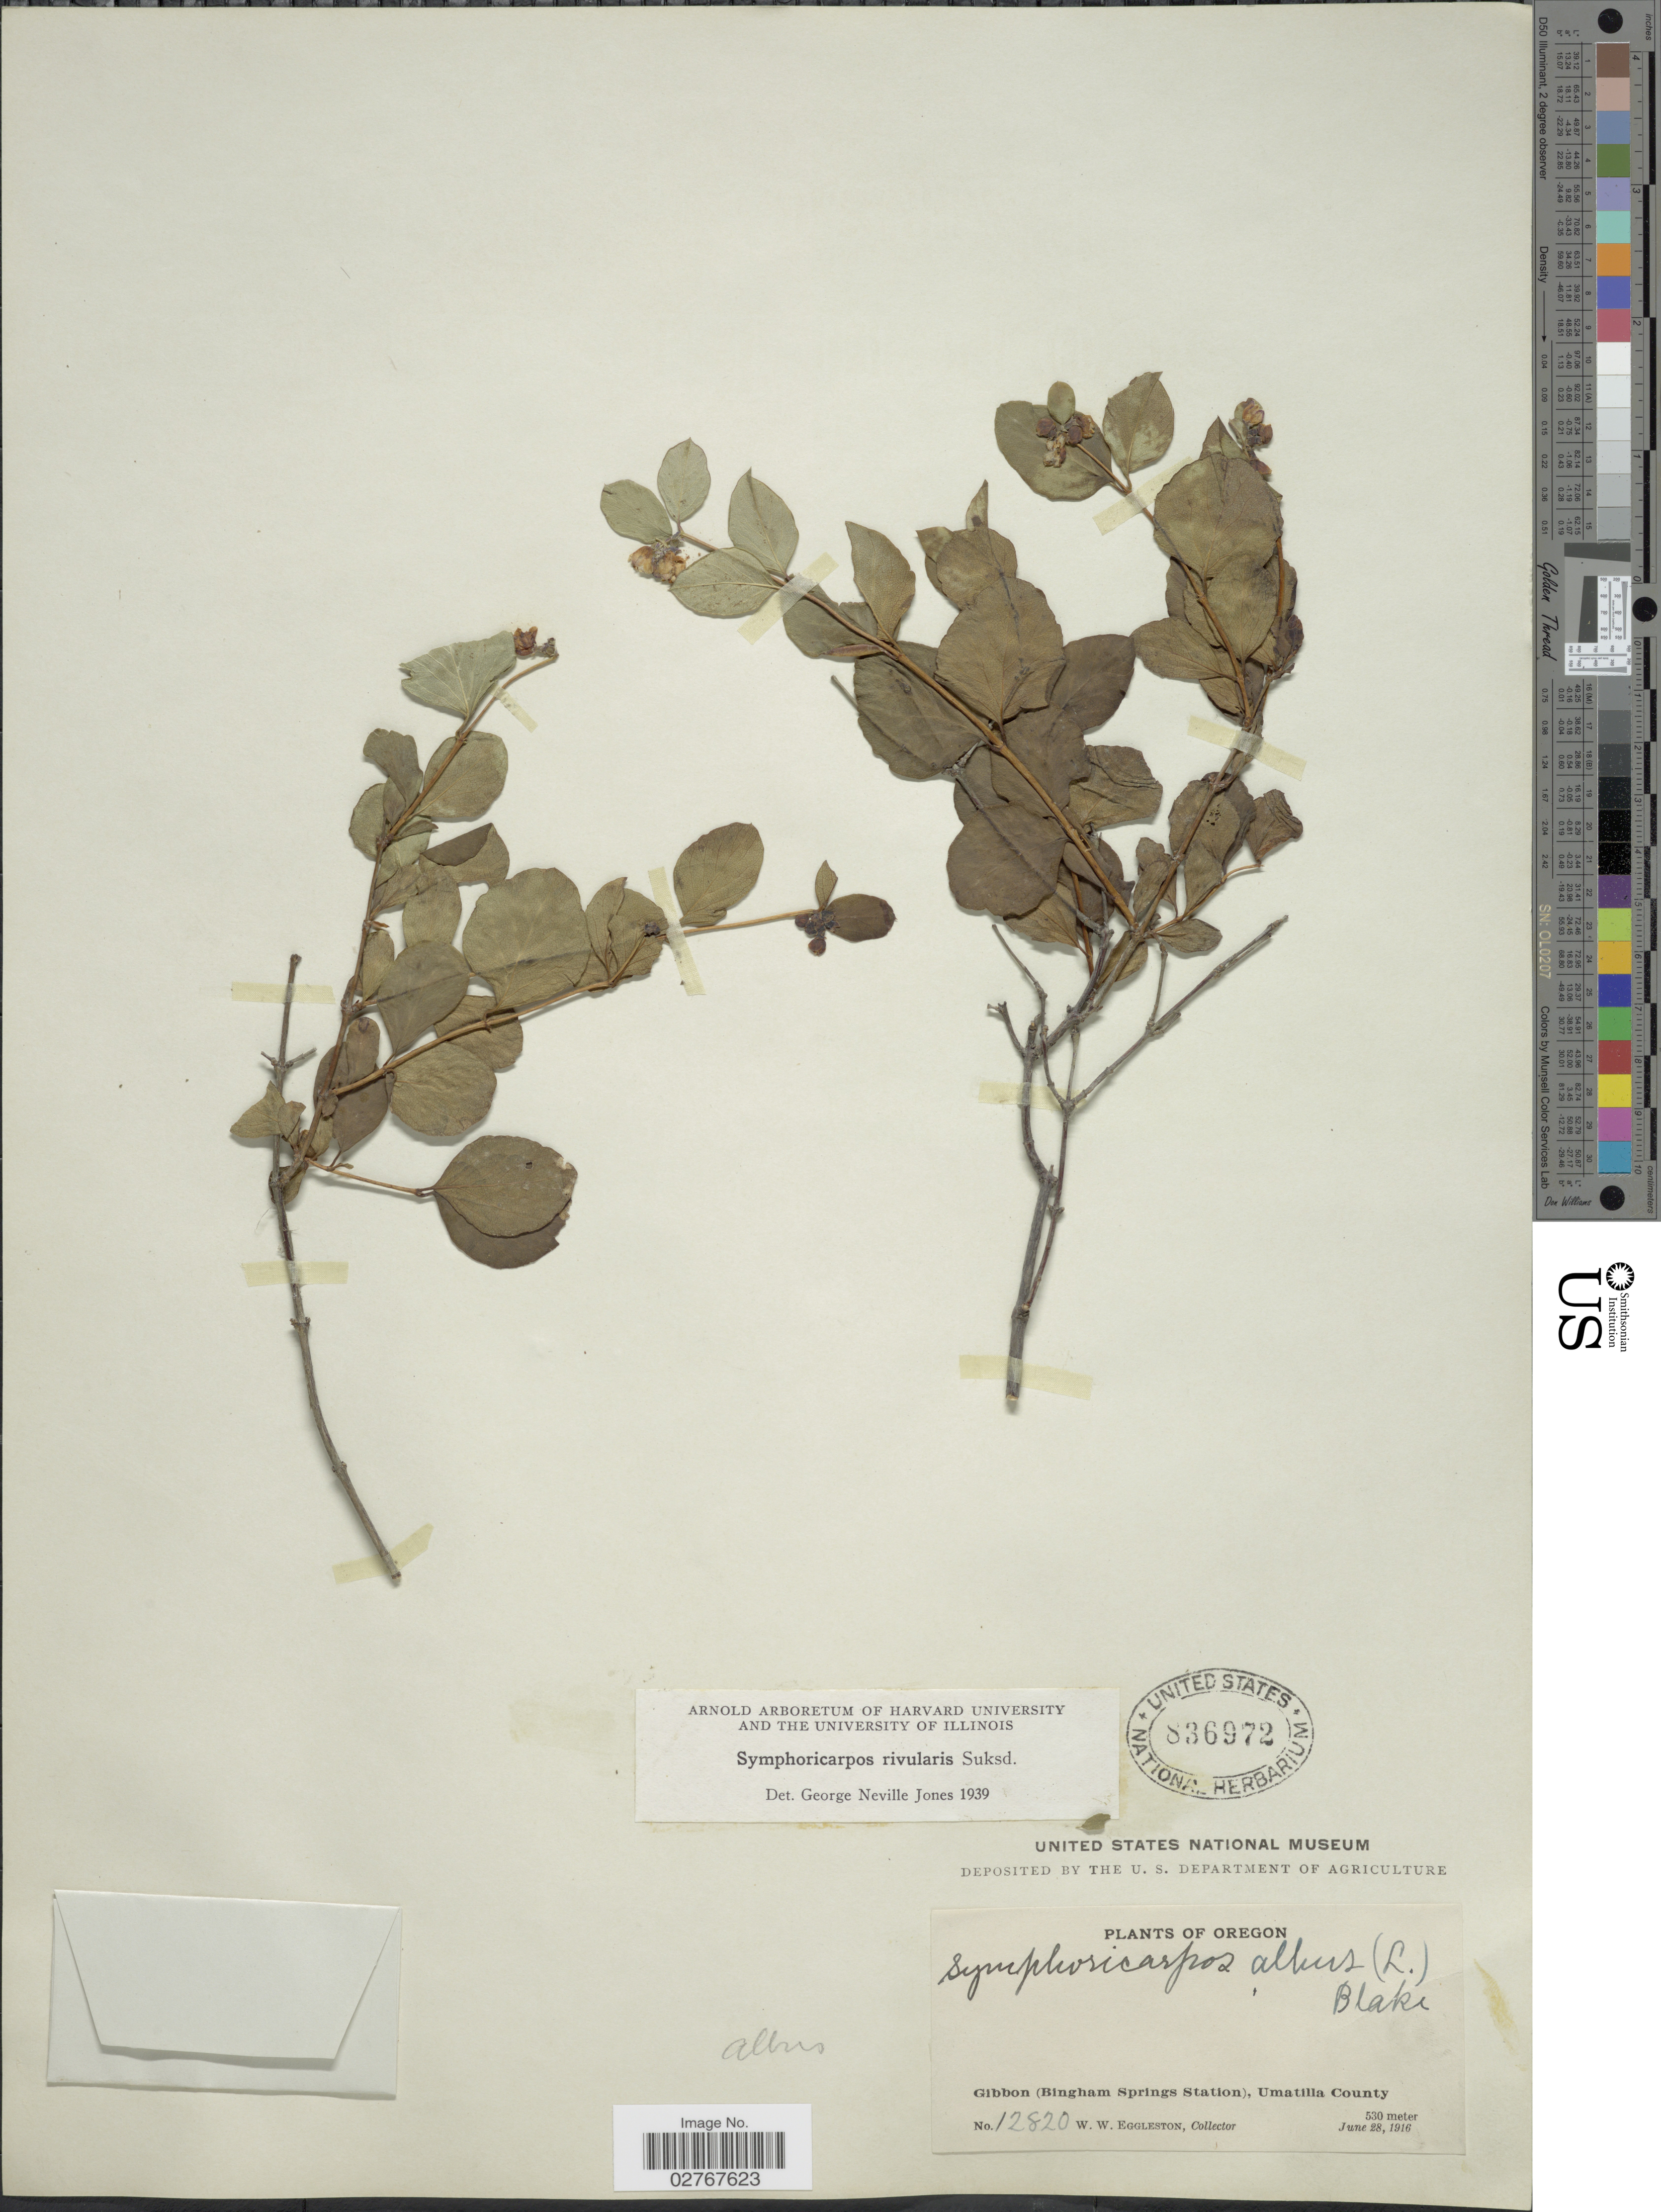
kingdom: Plantae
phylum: Tracheophyta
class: Magnoliopsida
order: Dipsacales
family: Caprifoliaceae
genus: Symphoricarpos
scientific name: Symphoricarpos rivularis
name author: Suksd.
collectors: W. W. Eggleston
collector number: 12820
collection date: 1916-06-28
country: United States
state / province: Oregon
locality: Gibbon (Bingham Springs Station), Umatilla County.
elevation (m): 530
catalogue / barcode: US 836972